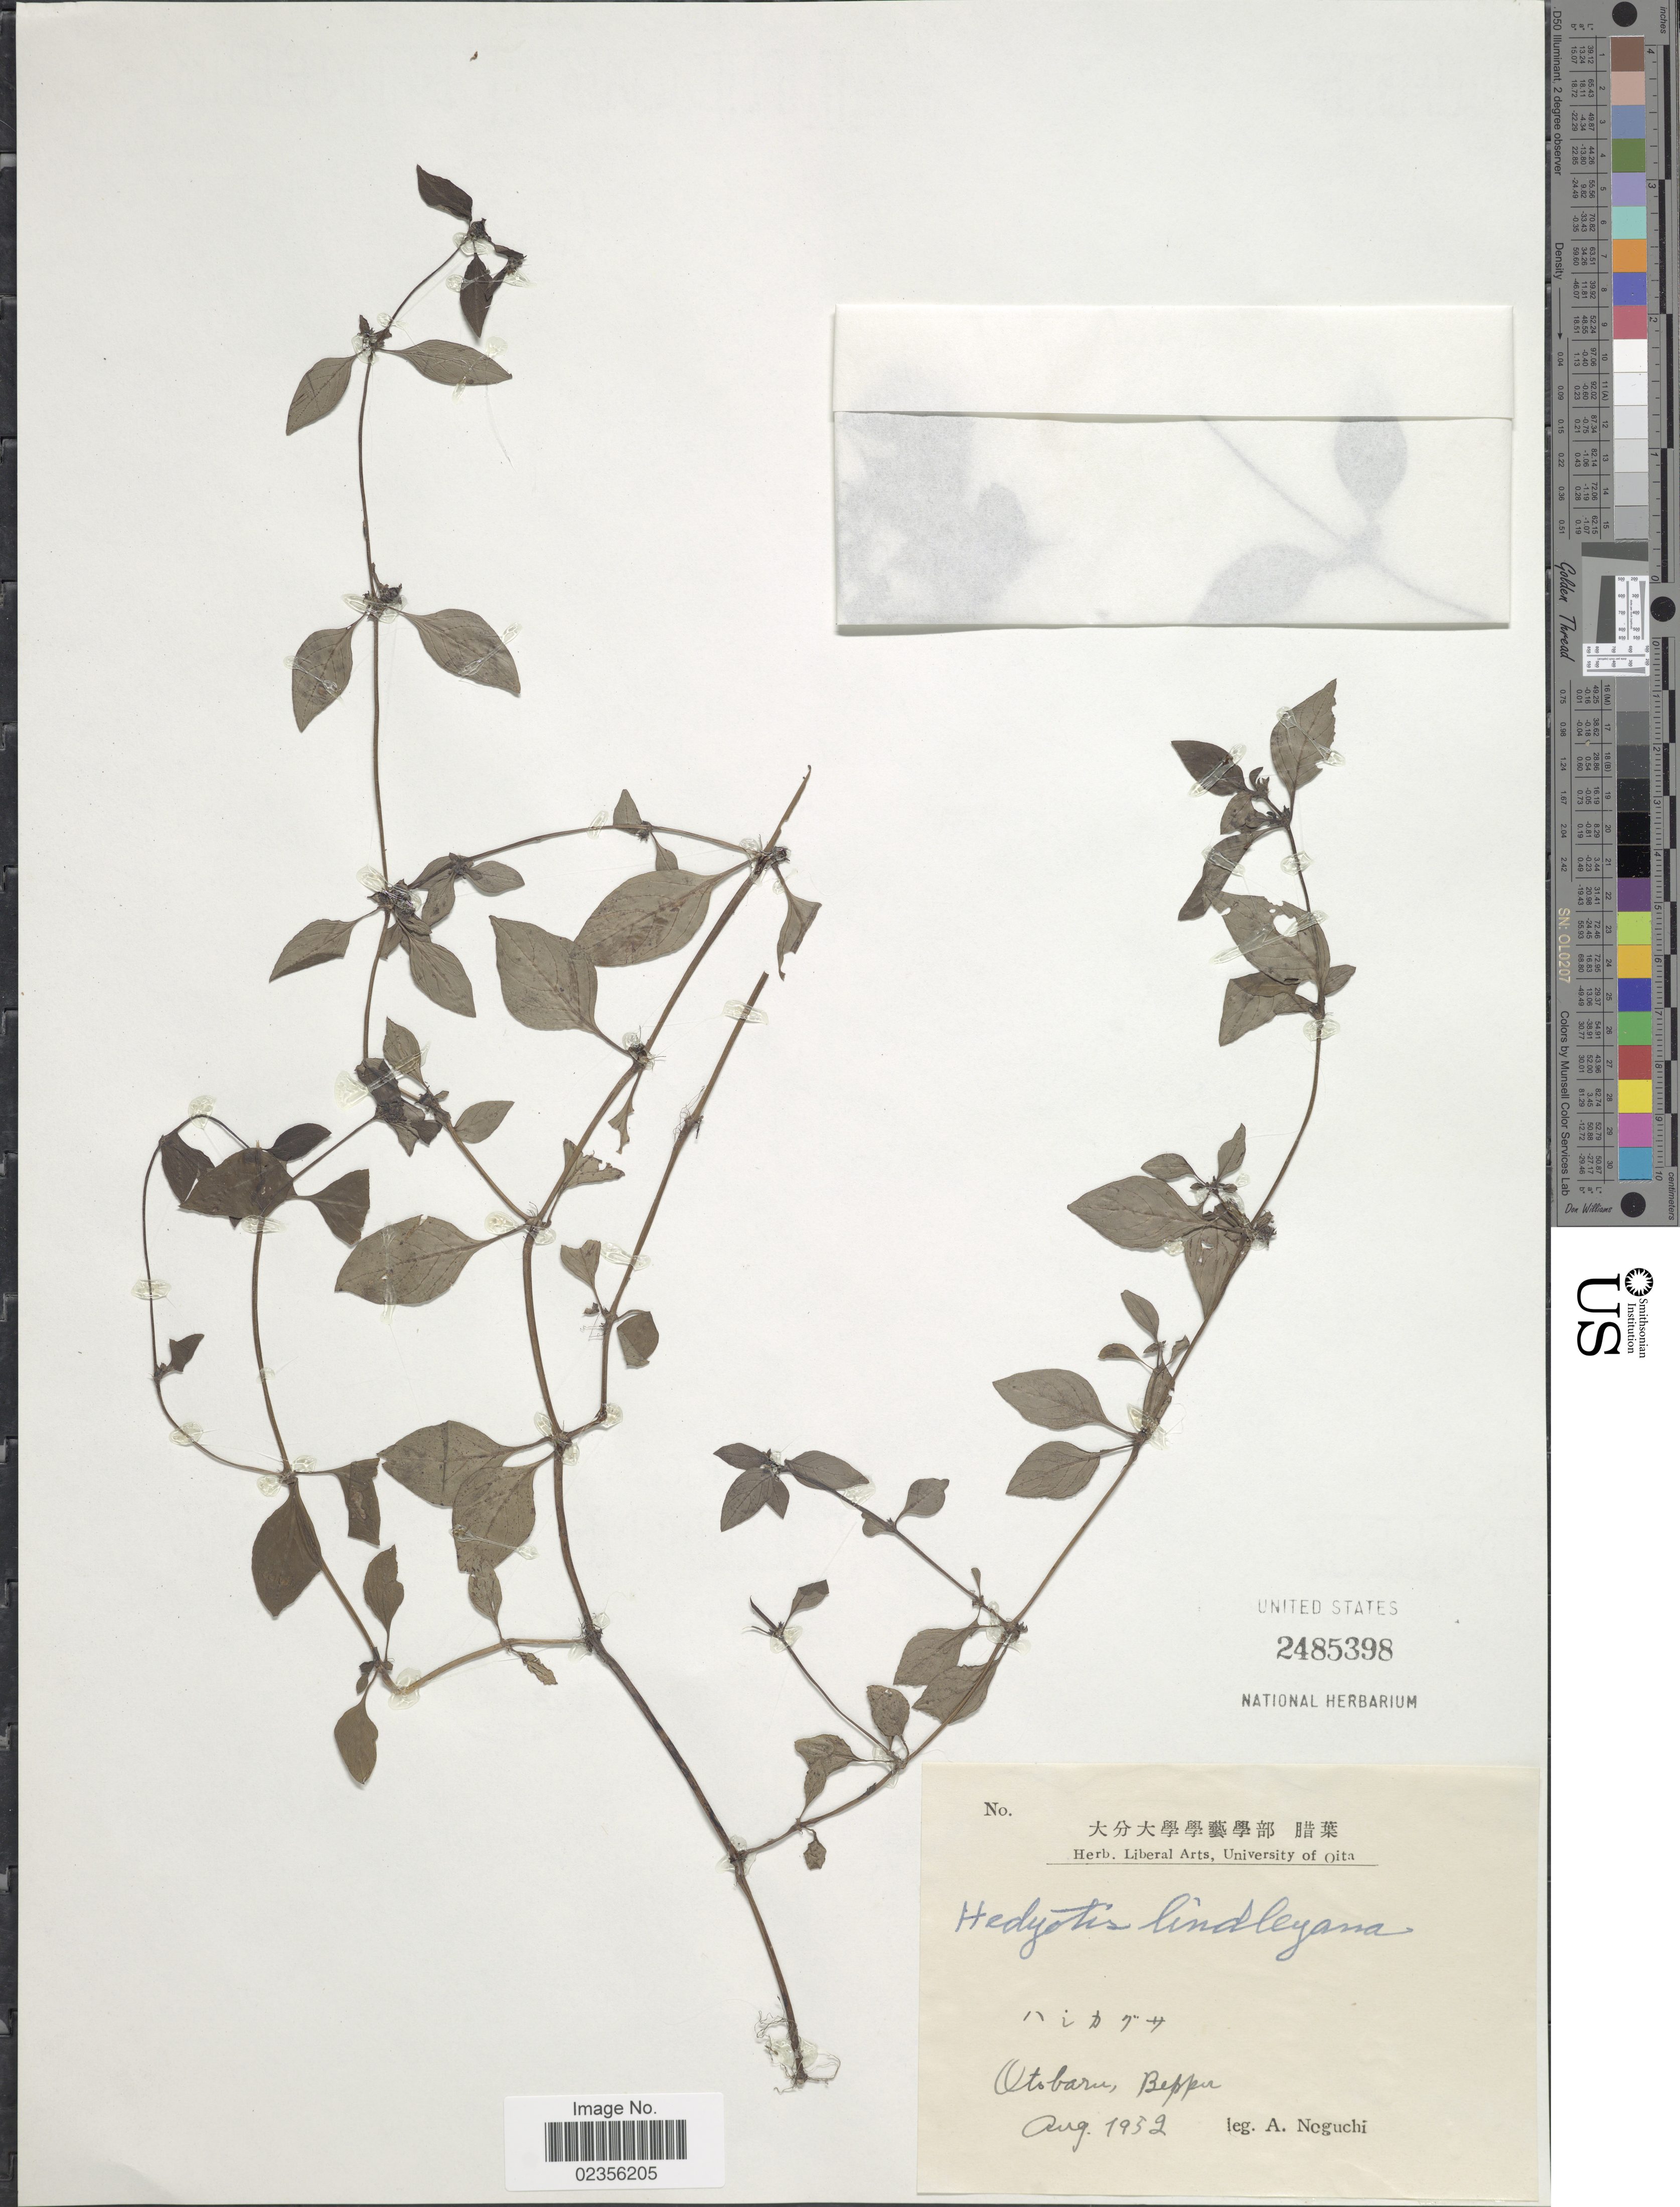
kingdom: Plantae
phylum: Tracheophyta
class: Magnoliopsida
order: Gentianales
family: Rubiaceae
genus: Neanotis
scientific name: Neanotis hirsuta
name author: (L. f.) W.H. Lewis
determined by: Strong, Mark T., (BOT), Smithsonian Institution - National Museum of Natural History (UNITED STATES)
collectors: A. Noguchi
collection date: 1952-08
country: Japan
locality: Otobaru, Beppu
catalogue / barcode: US 2485398